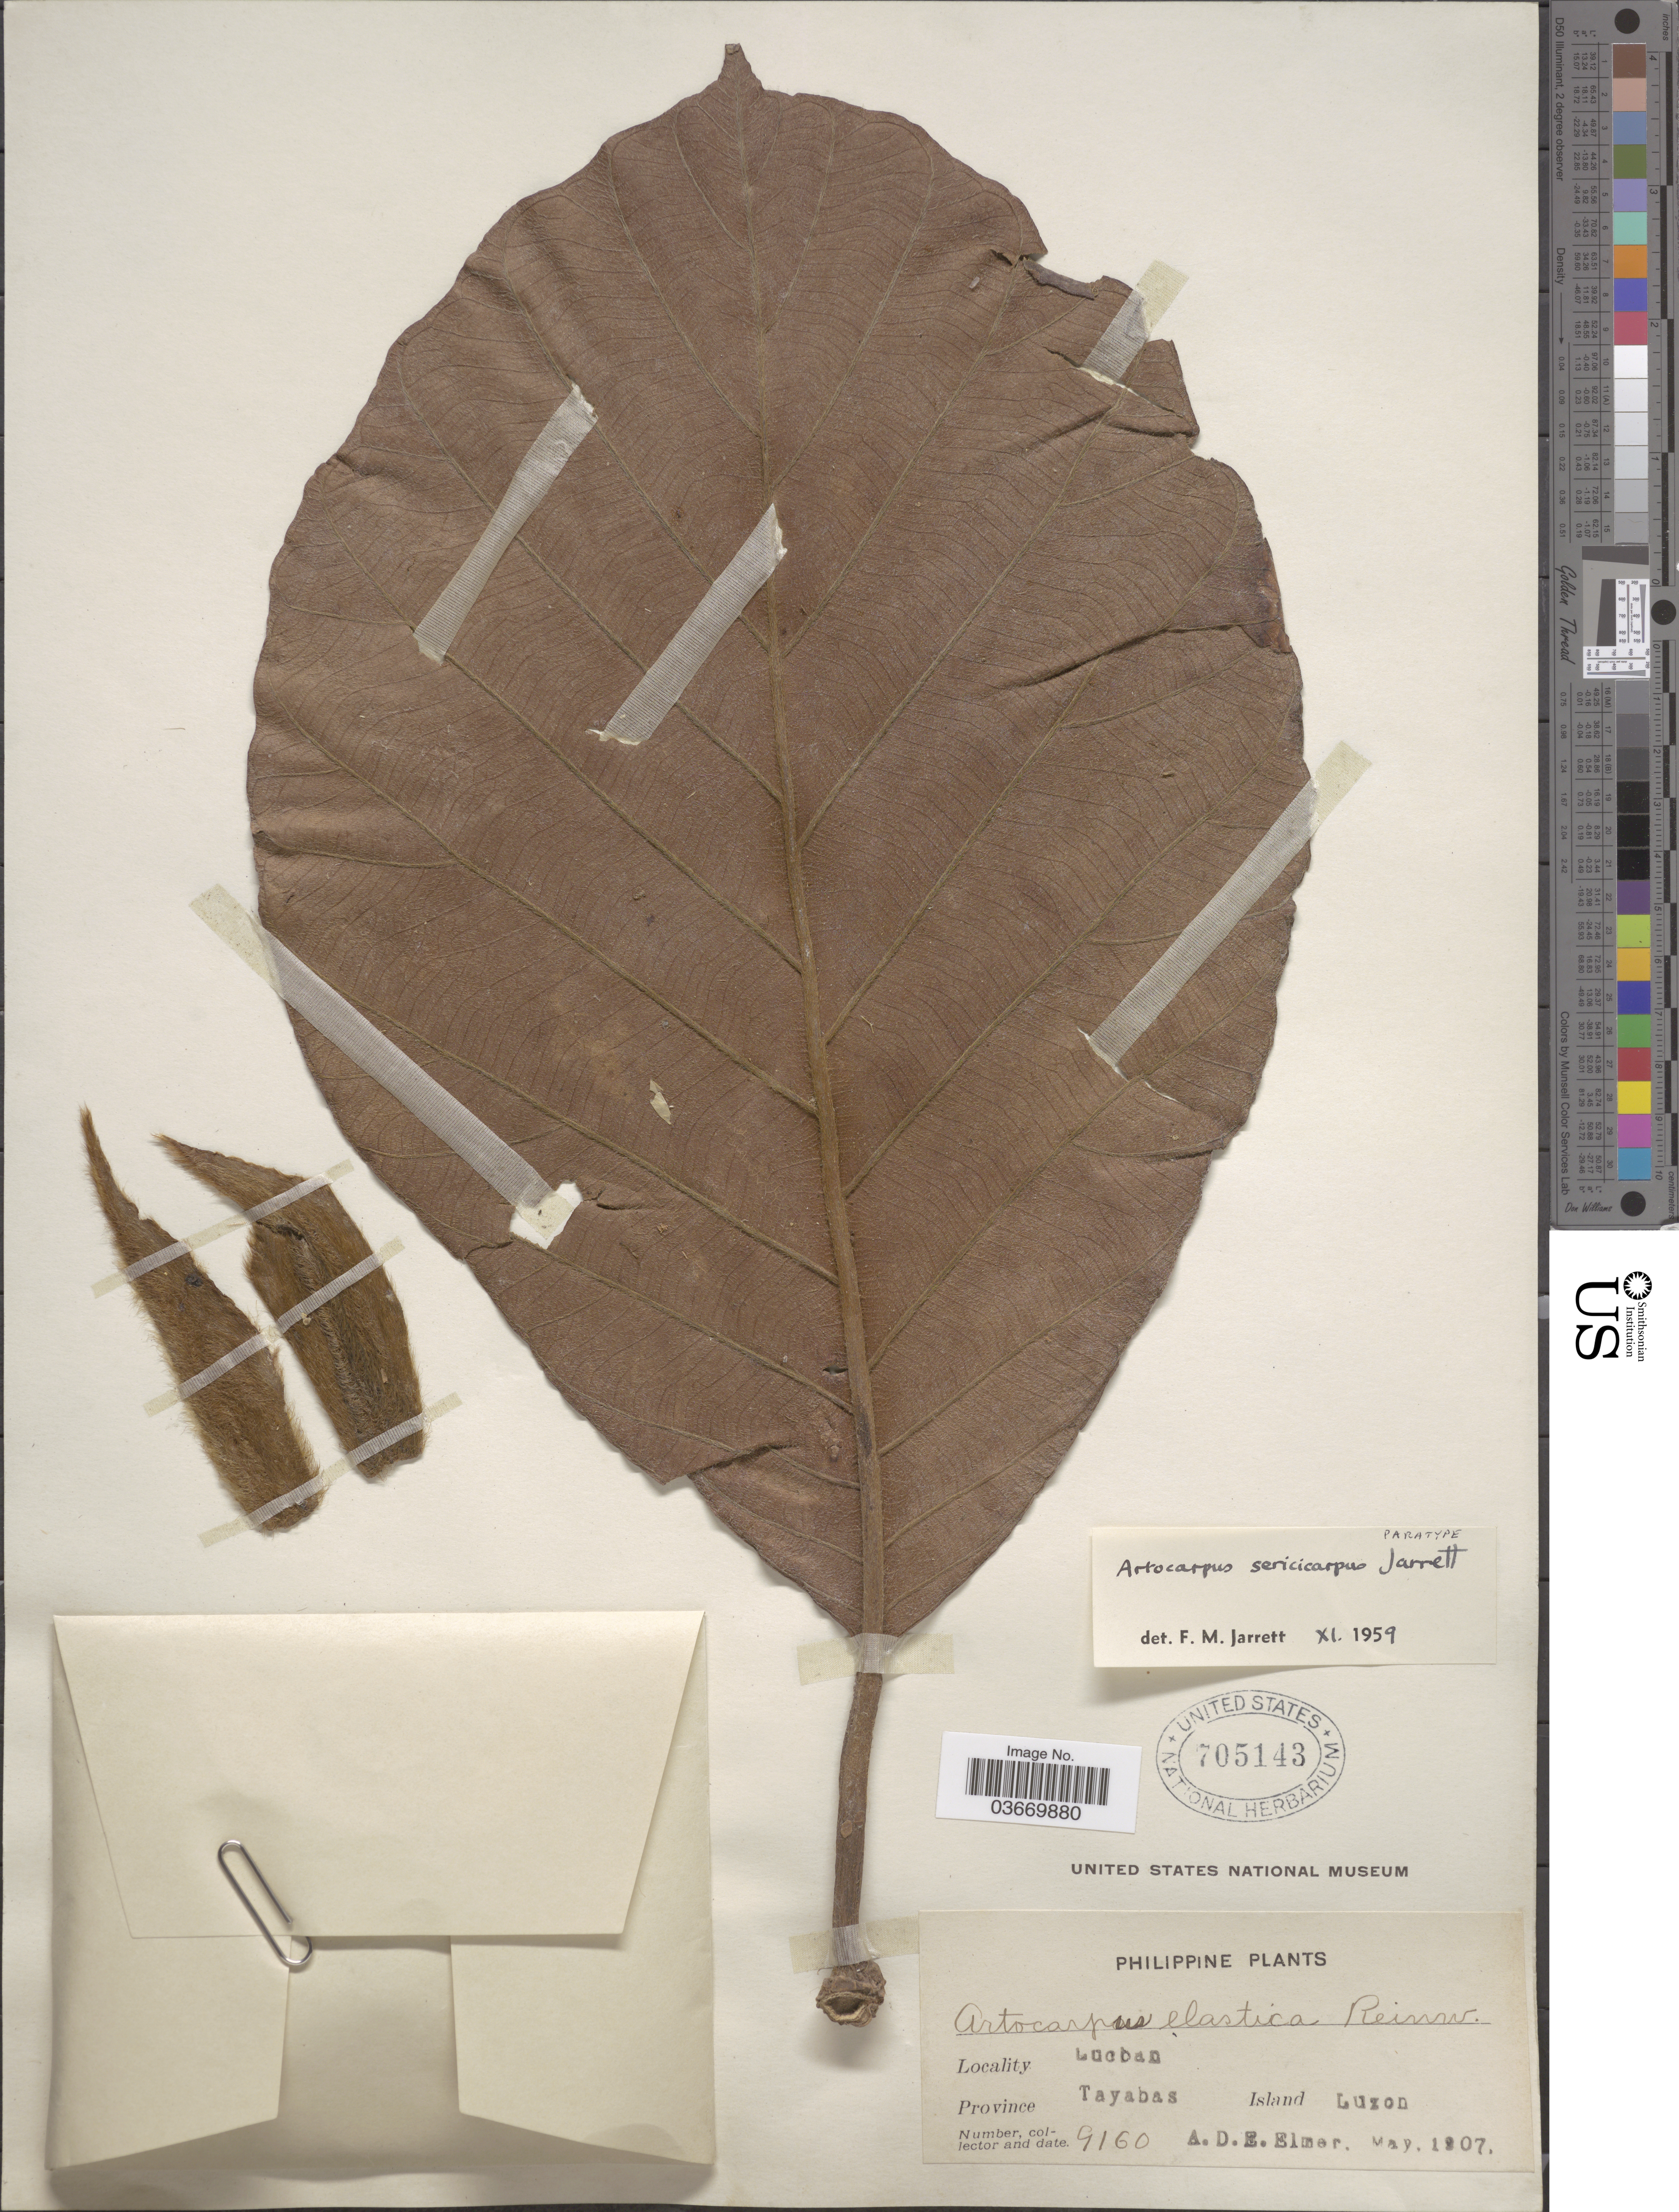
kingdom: Plantae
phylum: Tracheophyta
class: Magnoliopsida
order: Rosales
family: Moraceae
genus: Artocarpus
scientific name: Artocarpus sericicarpus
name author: F.M. Jarrett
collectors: A. D. E. Elmer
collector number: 9160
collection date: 1907-05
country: Philippines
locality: Lucban. Province Tayabas, Island Luzon.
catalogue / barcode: US 705143